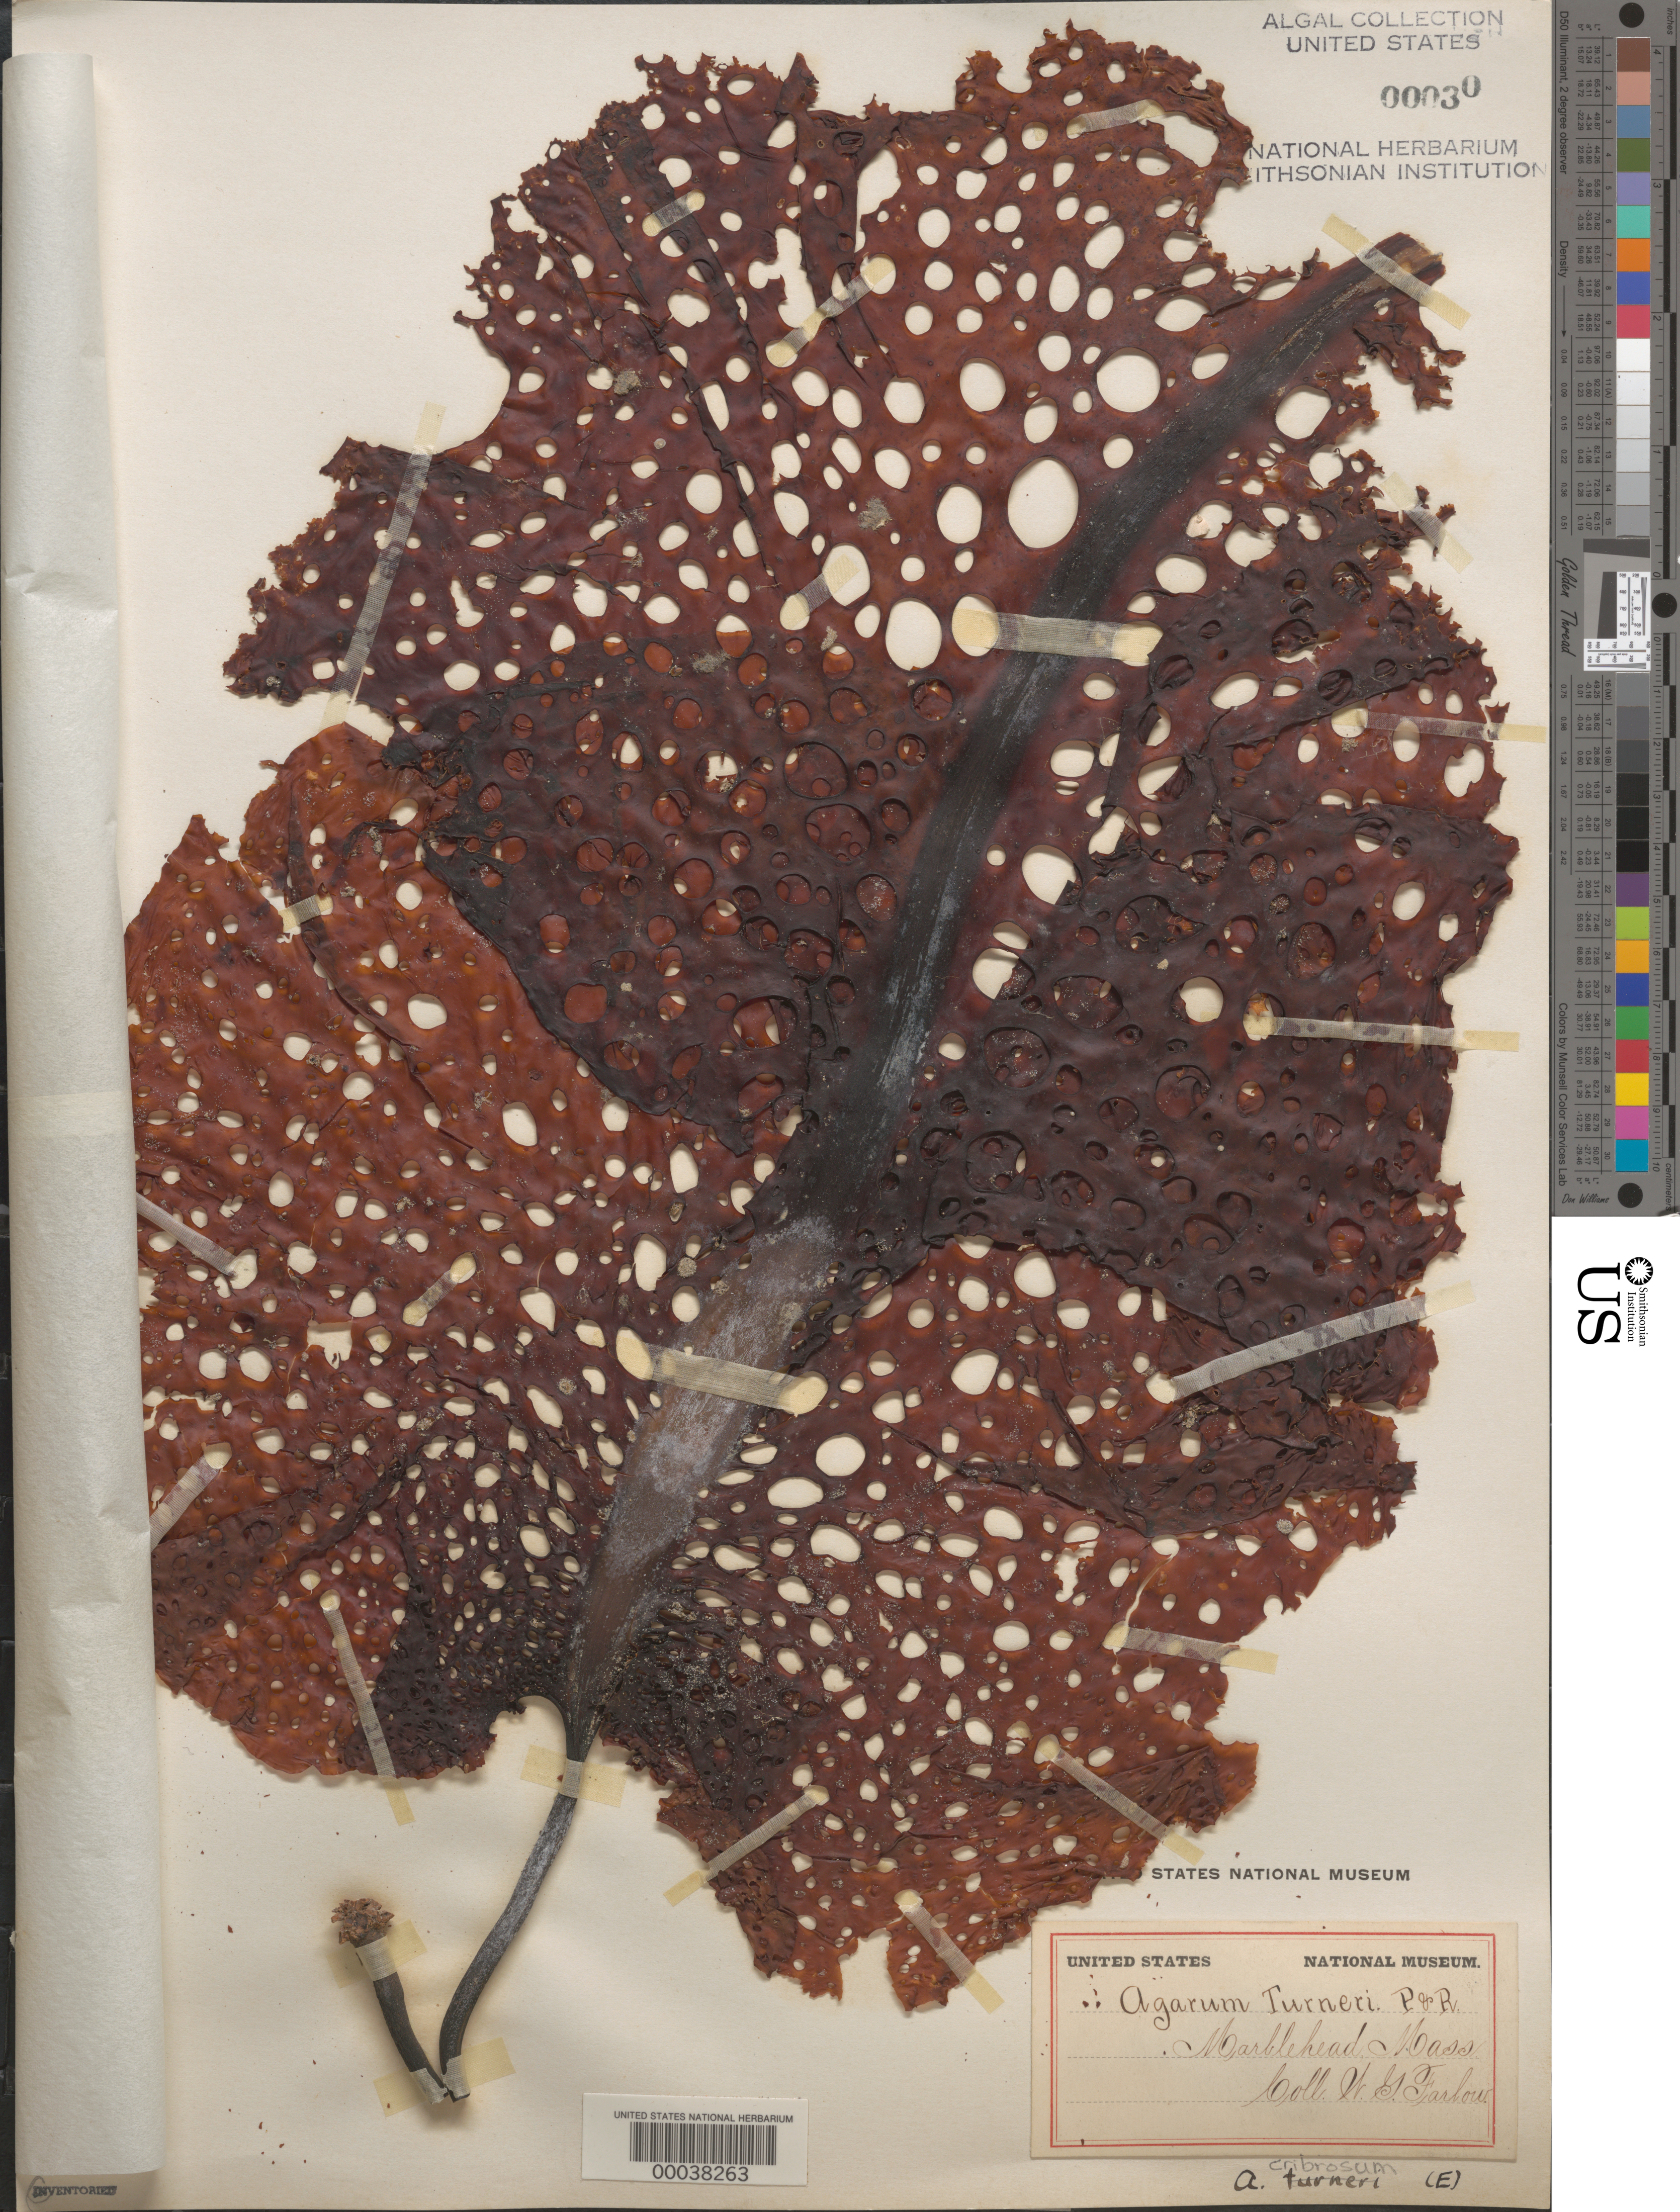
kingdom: Chromista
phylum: Ochrophyta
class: Phaeophyceae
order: Laminariales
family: Costariaceae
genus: Agarum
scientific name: Agarum clathratum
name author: Dumortier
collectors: W. G. Farlow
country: United States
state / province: Massachusetts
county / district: Essex County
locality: Marblehead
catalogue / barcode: US 30